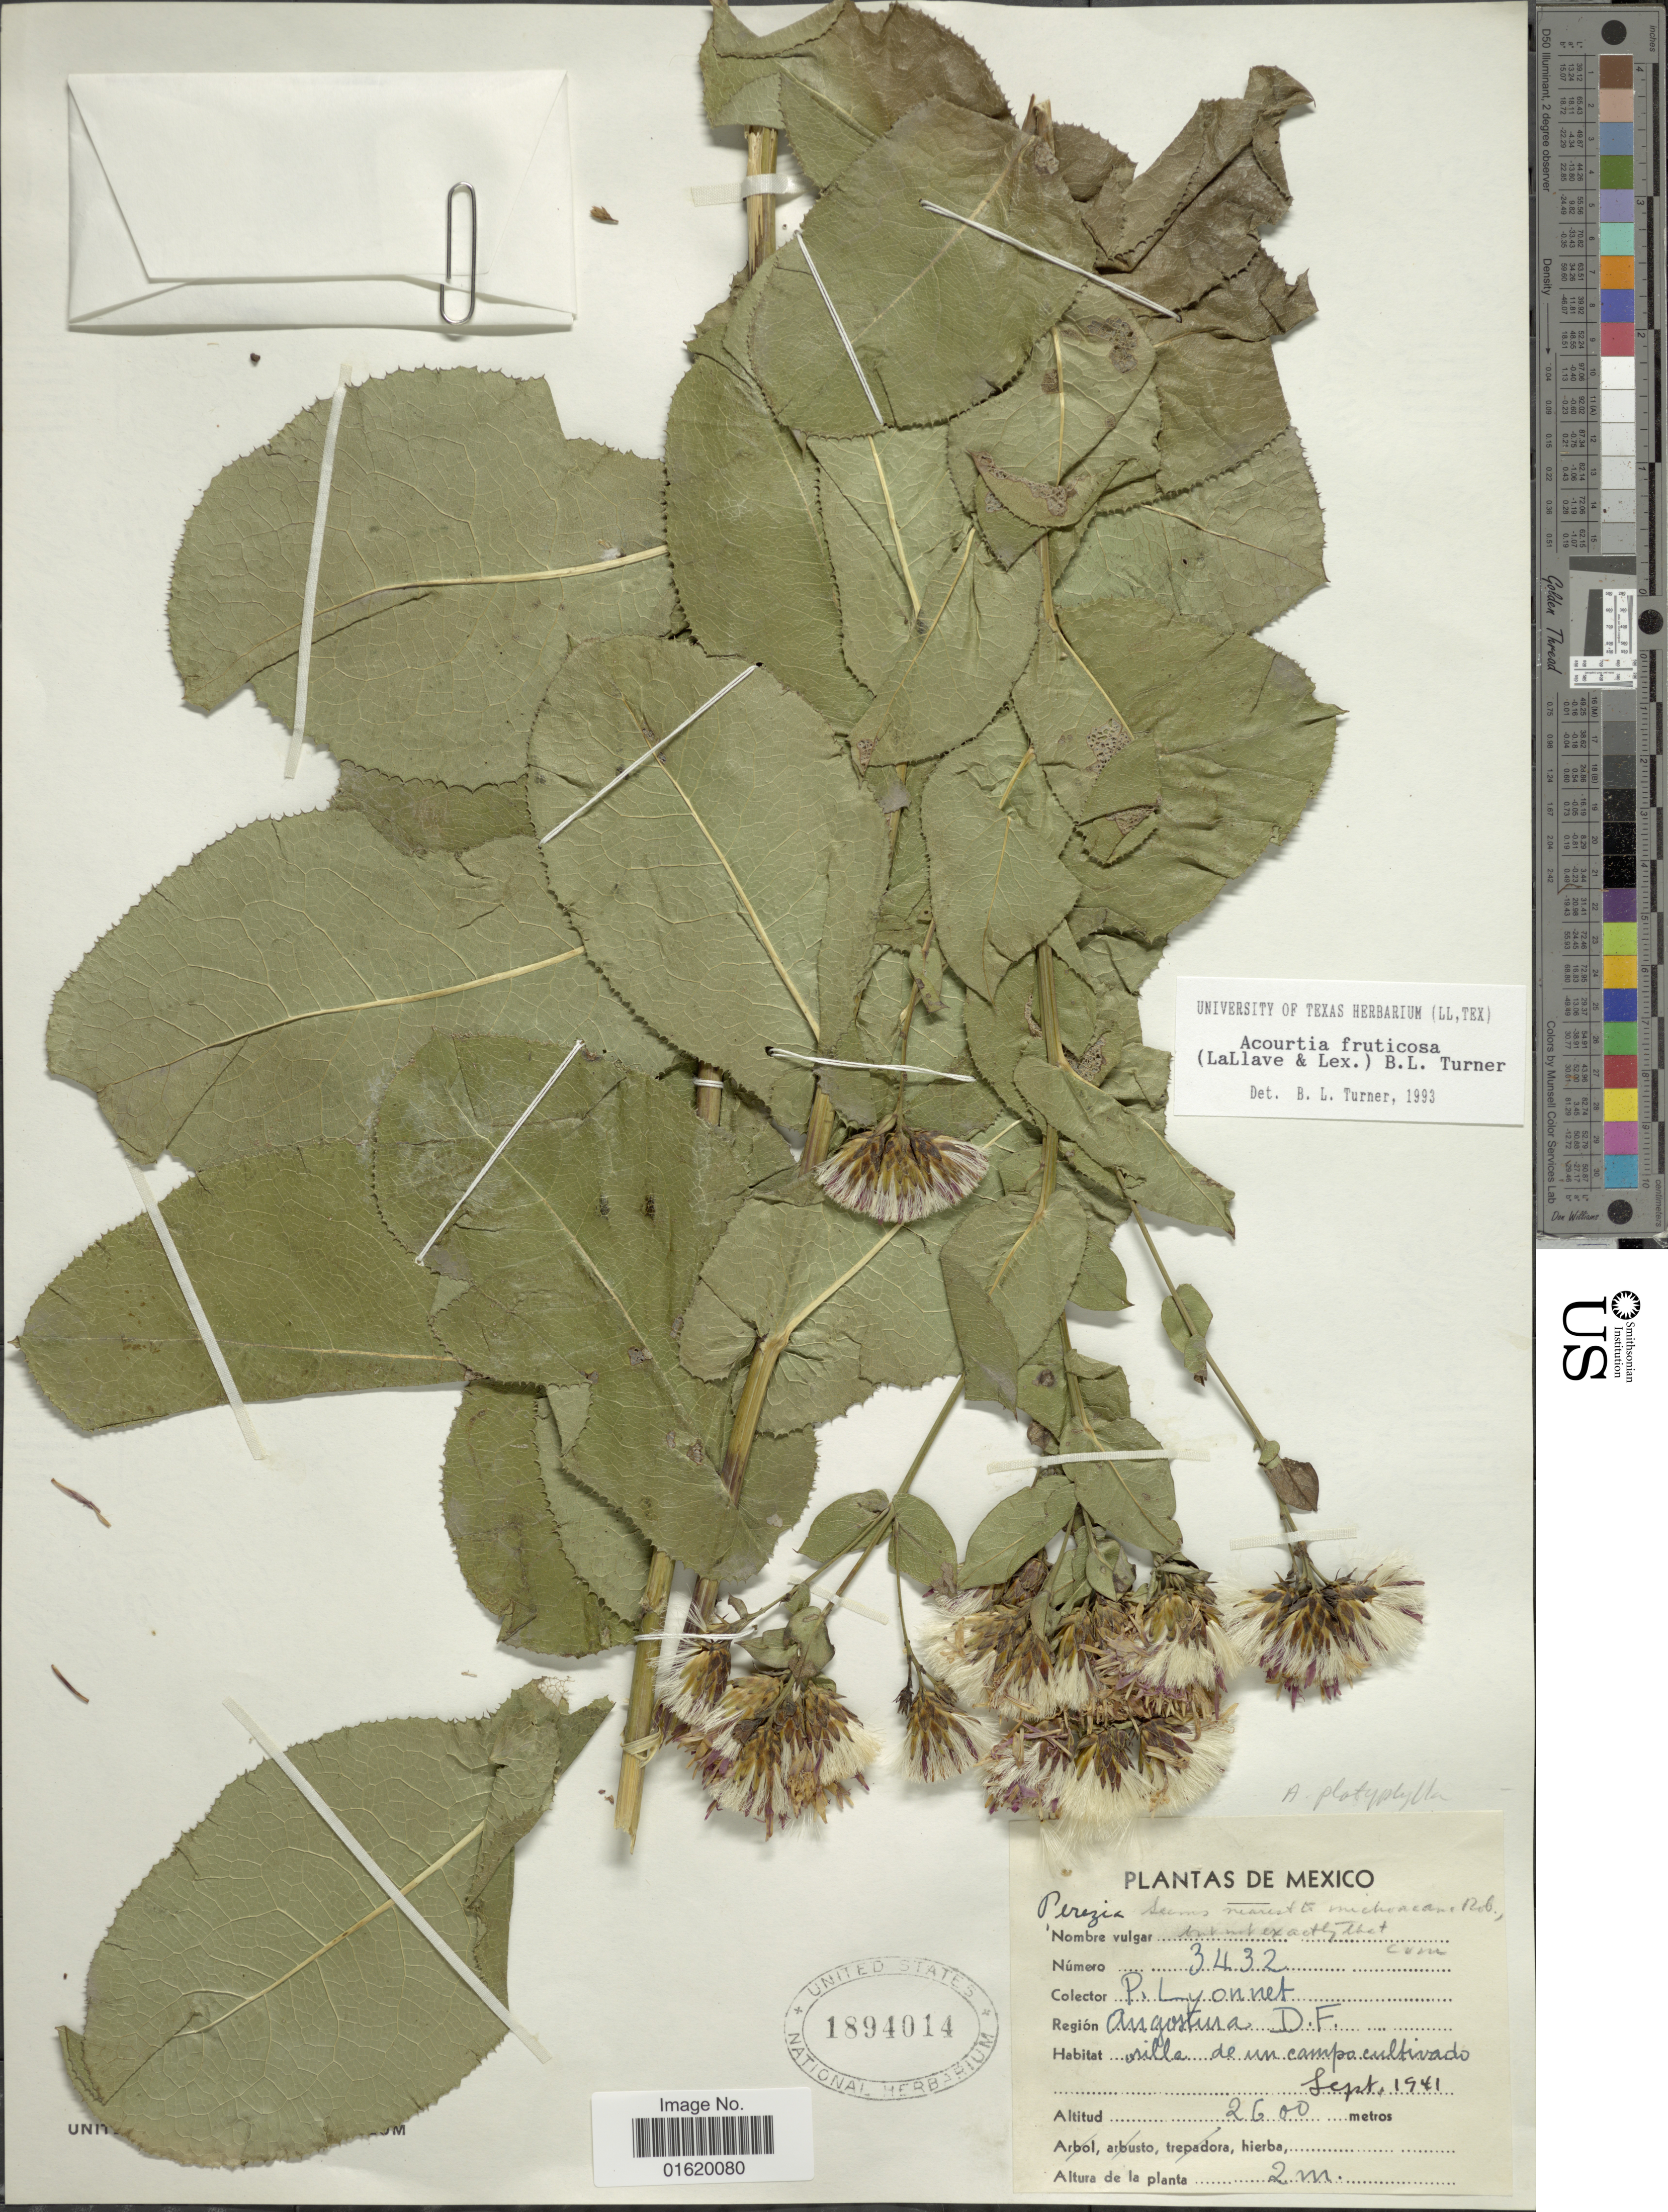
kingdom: Plantae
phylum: Tracheophyta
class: Magnoliopsida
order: Asterales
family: Asteraceae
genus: Acourtia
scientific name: Acourtia fruticosa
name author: (La Llave & Lex.) B.L. Turner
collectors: P. Lyonnet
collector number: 3432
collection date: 1941-09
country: Mexico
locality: Angostura D.F., orilla de un campo cultivado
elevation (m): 2600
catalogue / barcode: US 1894014